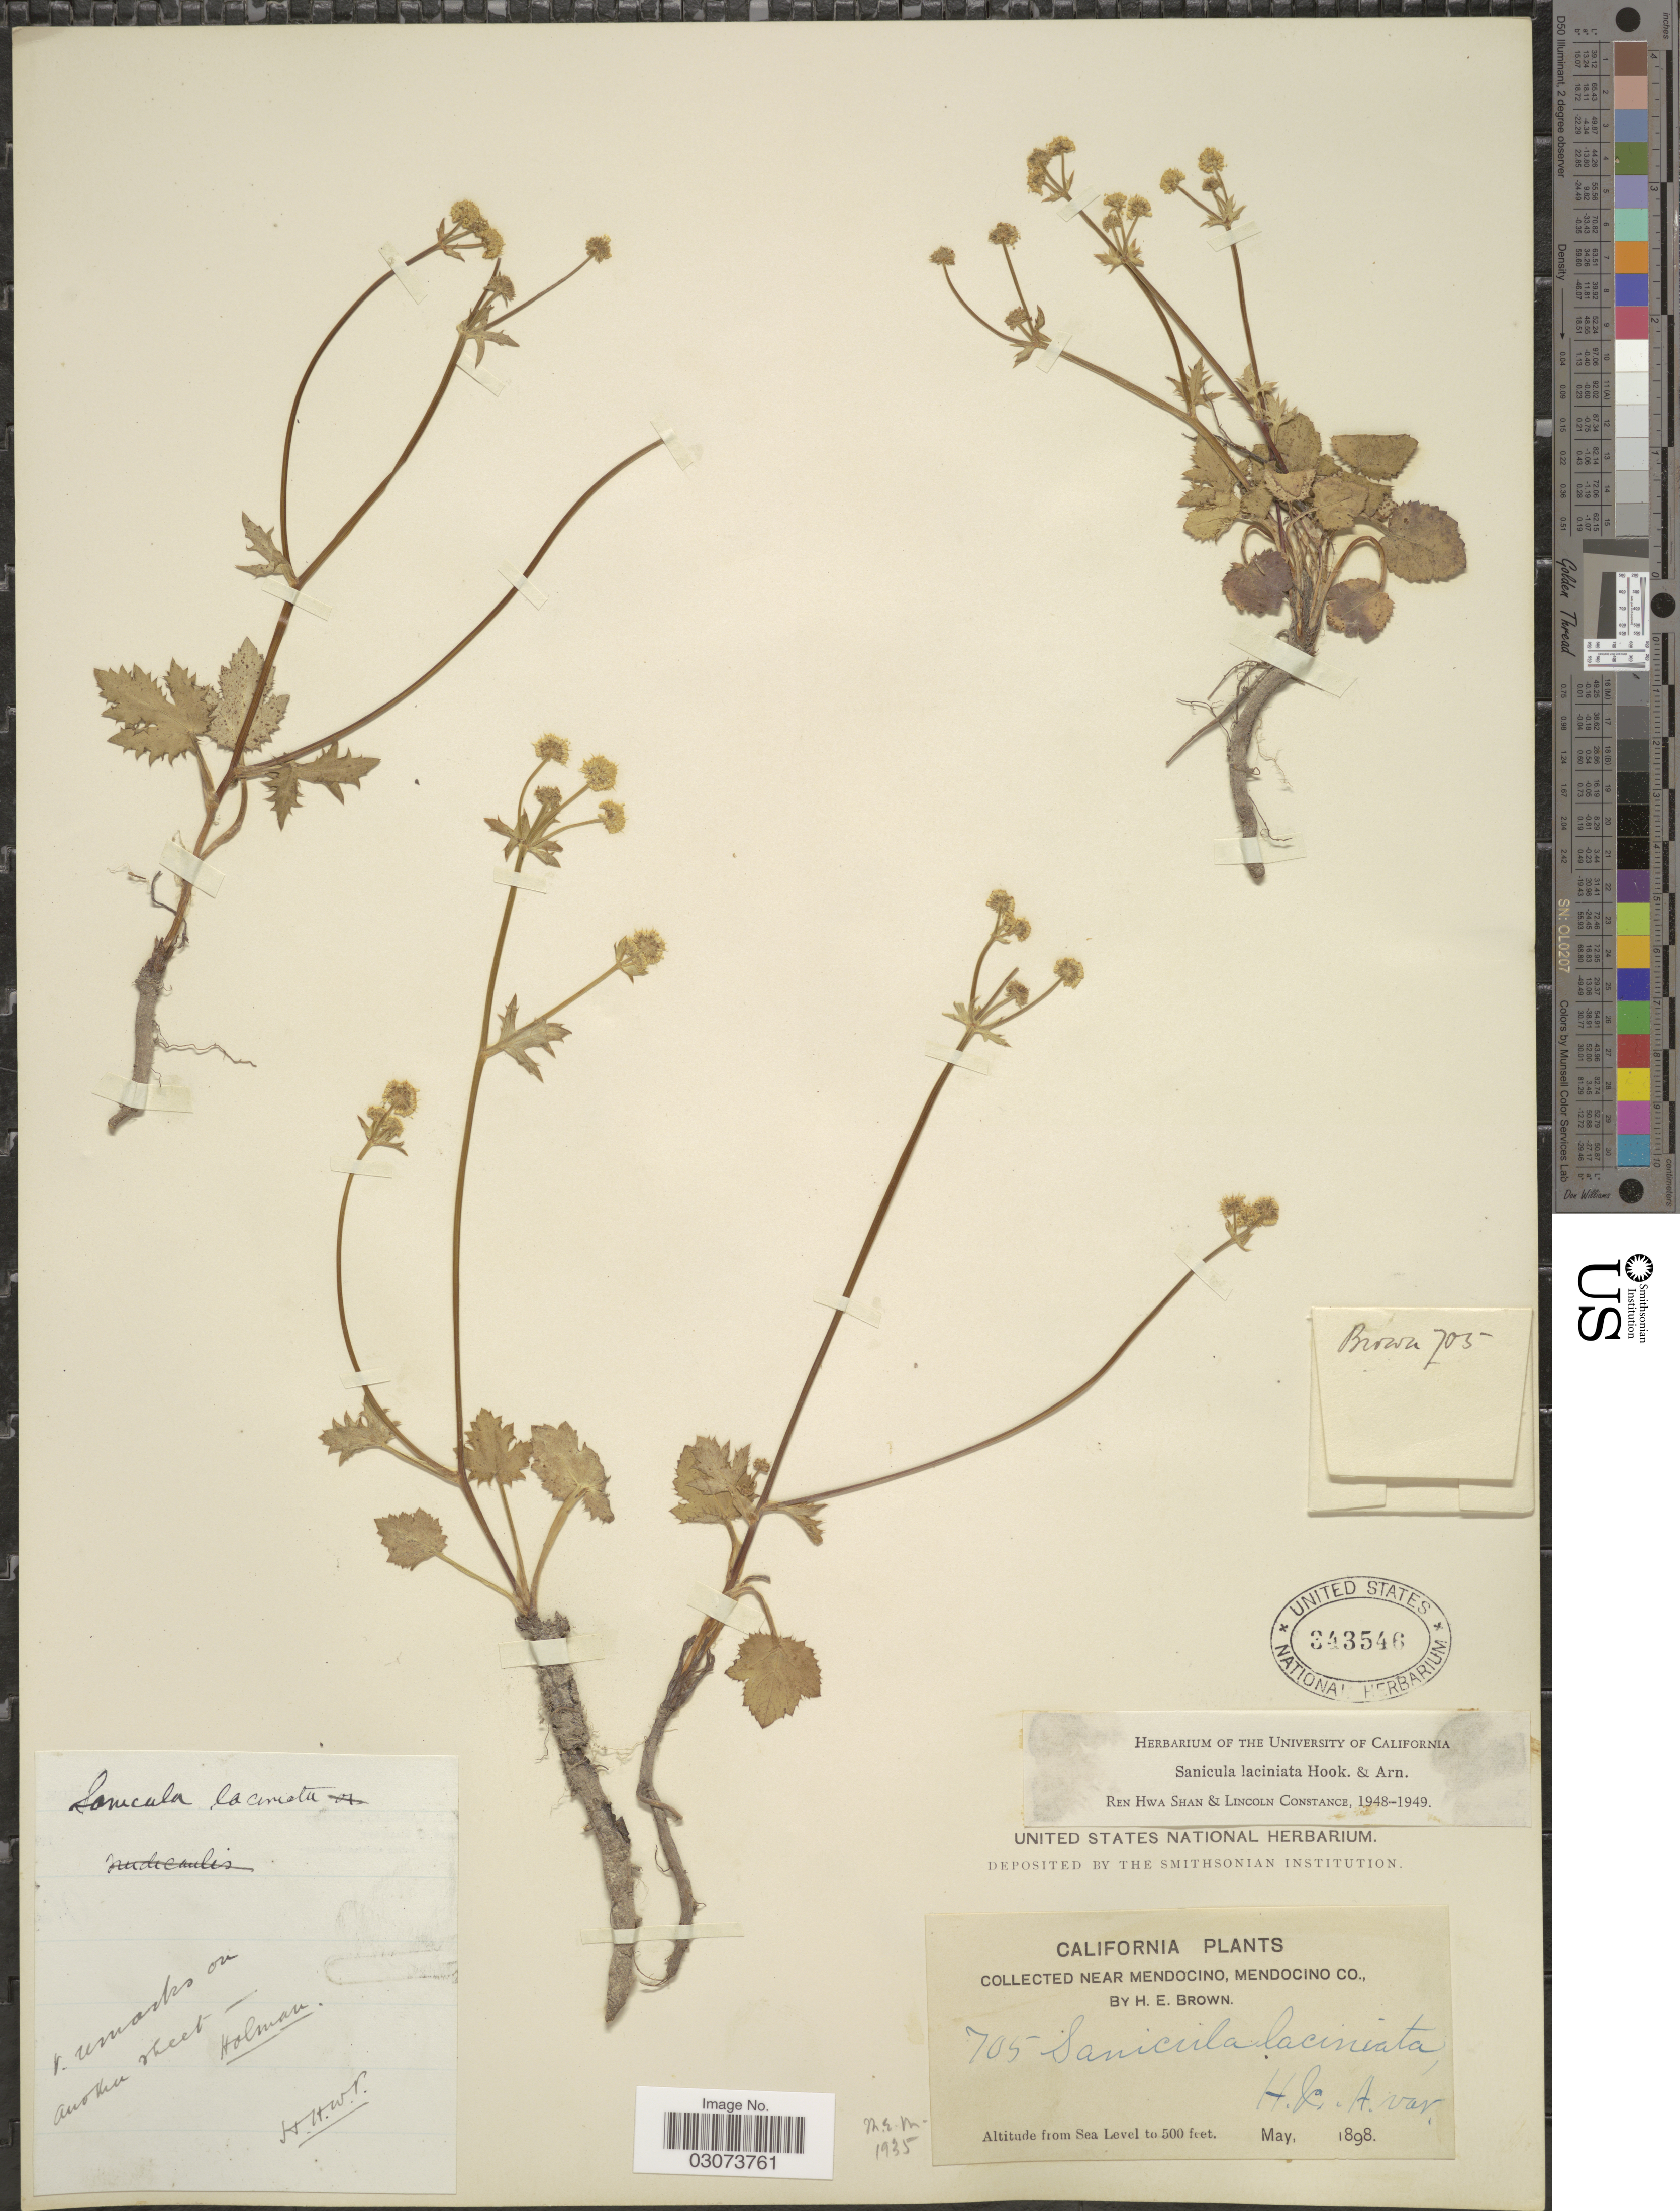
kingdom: Plantae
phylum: Tracheophyta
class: Magnoliopsida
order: Apiales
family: Apiaceae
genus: Sanicula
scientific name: Sanicula laciniata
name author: Hook. & Arn.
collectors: H. E. Brown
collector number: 705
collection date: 1898-05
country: United States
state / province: California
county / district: Mendocino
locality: Near Mendocino, Mendocino Co.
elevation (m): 0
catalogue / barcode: US 343546